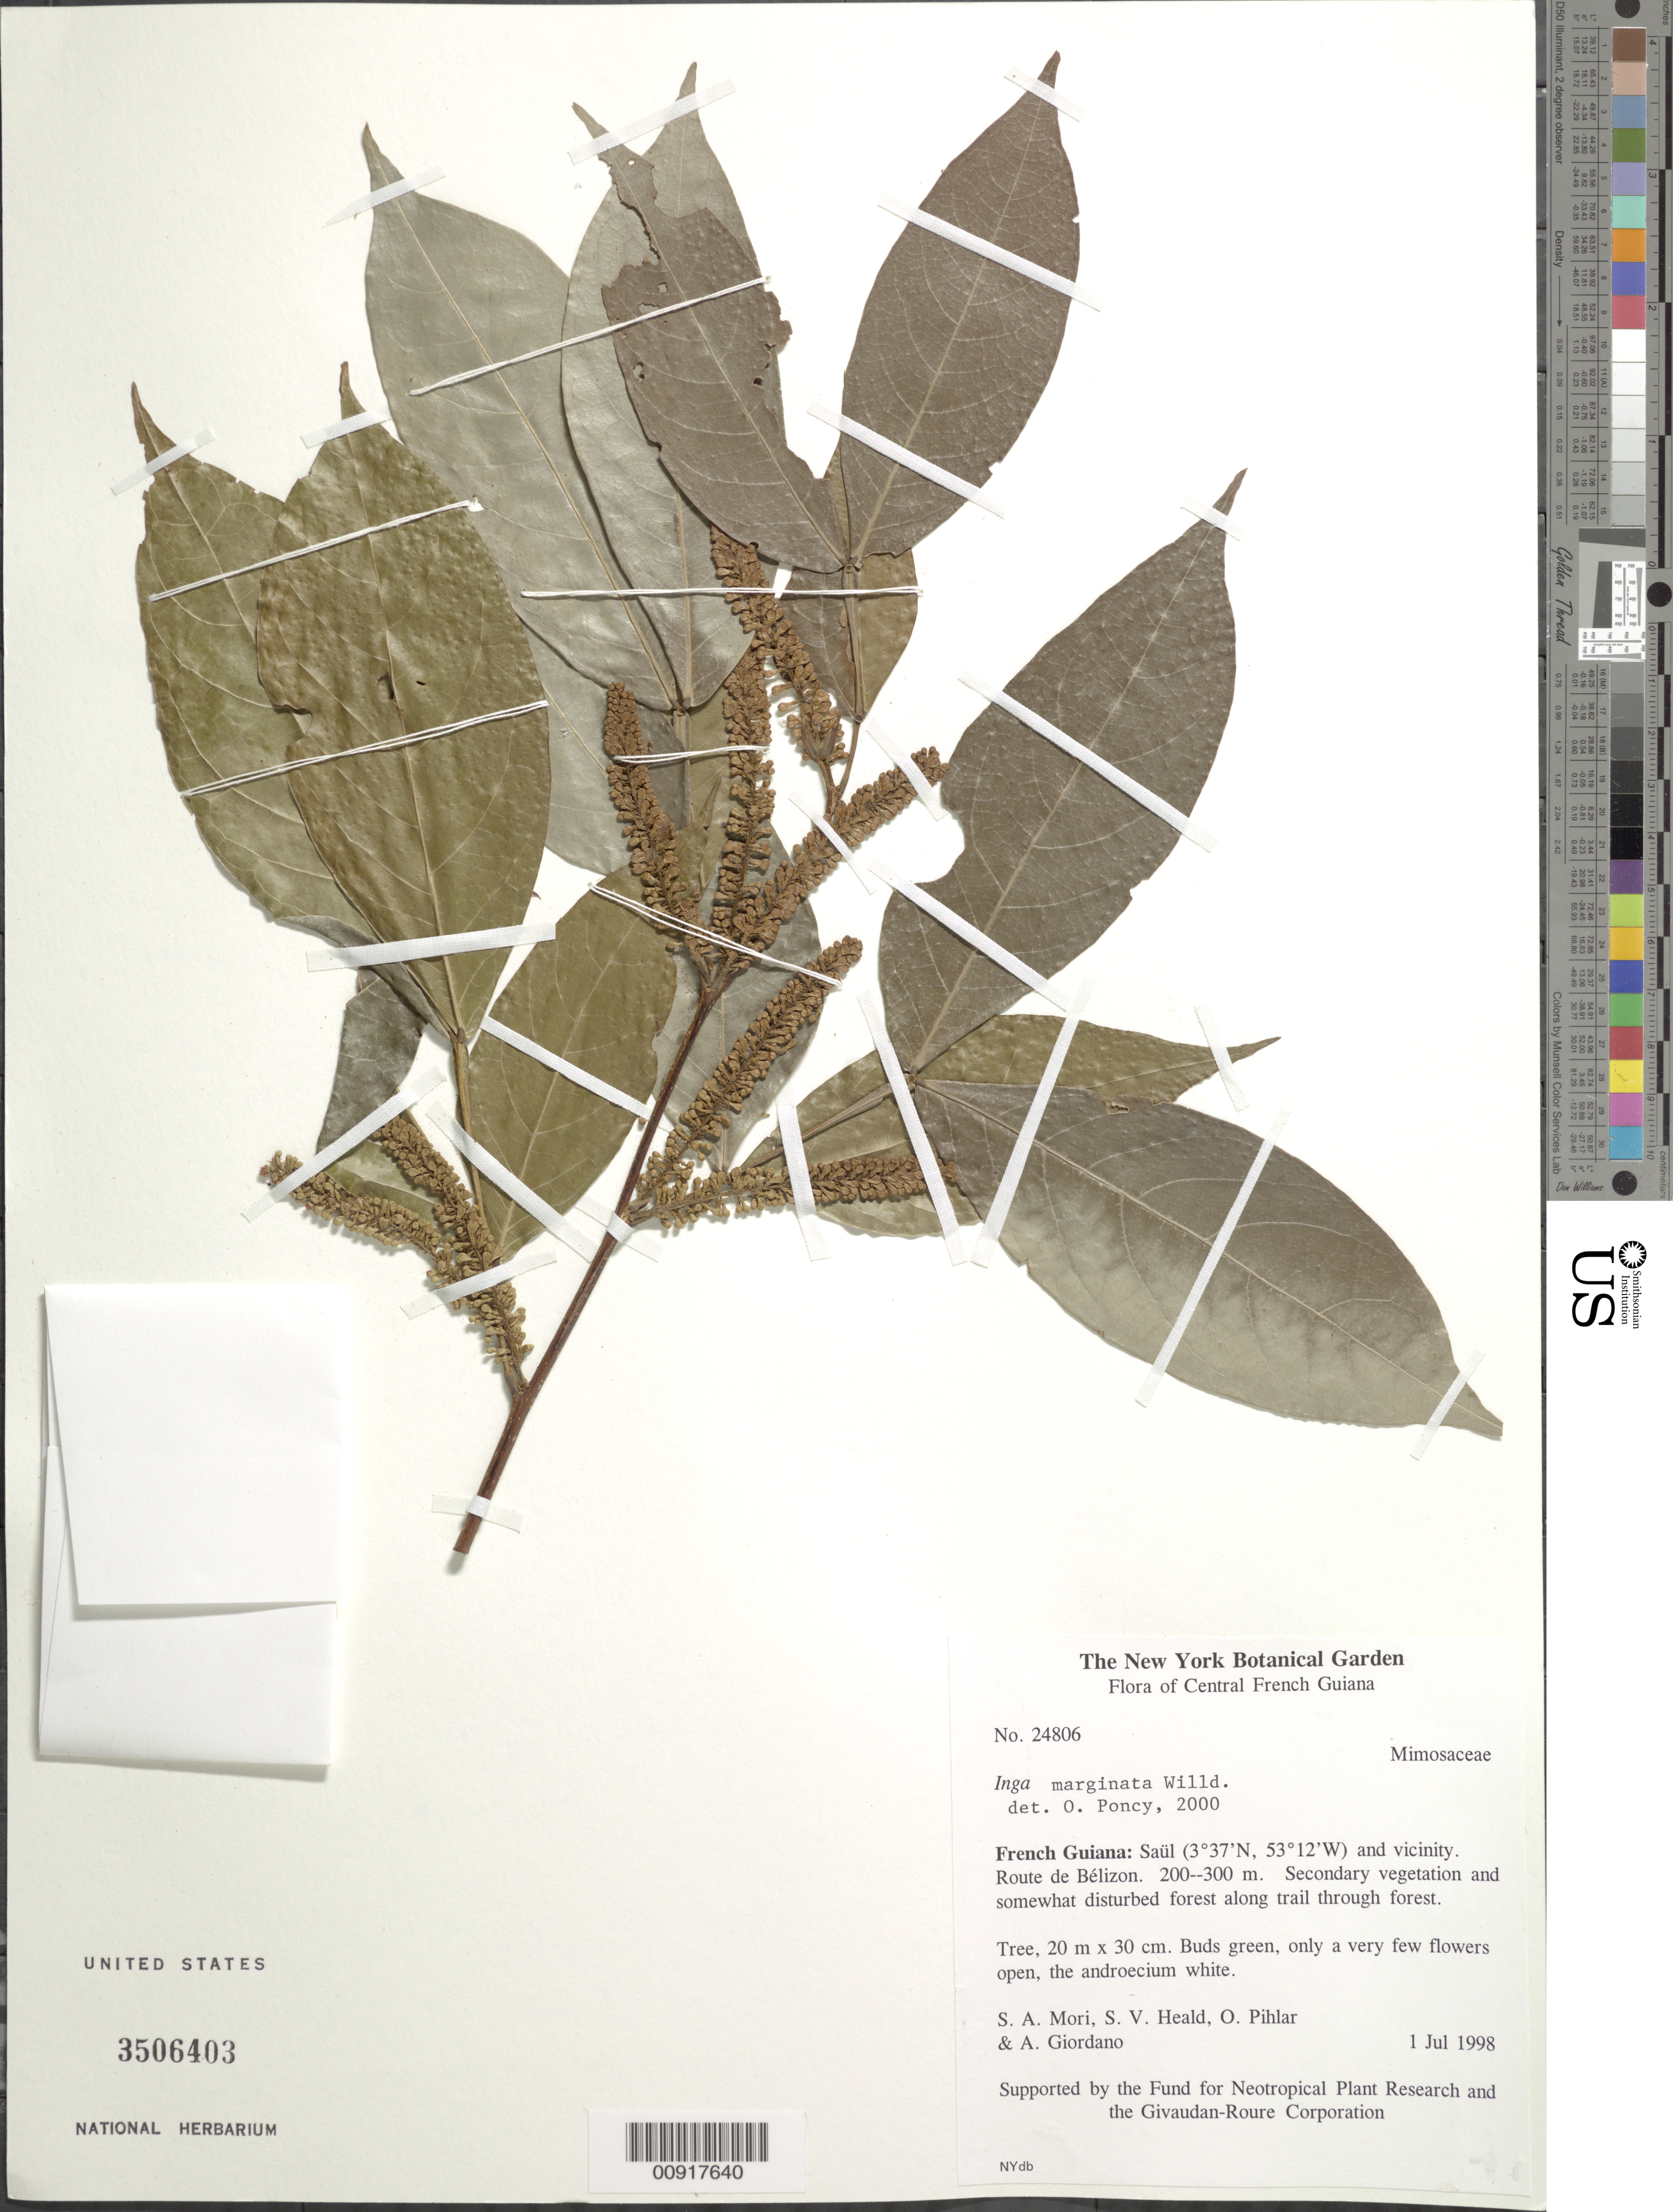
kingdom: Plantae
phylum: Tracheophyta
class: Magnoliopsida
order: Fabales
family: Fabaceae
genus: Inga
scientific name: Inga marginata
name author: Willd.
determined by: Poncy, O.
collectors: S. Mori, S. Heald, O. Pihlar & A. Giordano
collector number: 24806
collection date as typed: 1-Jul-98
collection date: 1998-07-01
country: French Guiana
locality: Saül and vic., Route de Bélizon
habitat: Secondary vegetation and somewhat disturbed forest along trail through forest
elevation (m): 200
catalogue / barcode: US 3506403